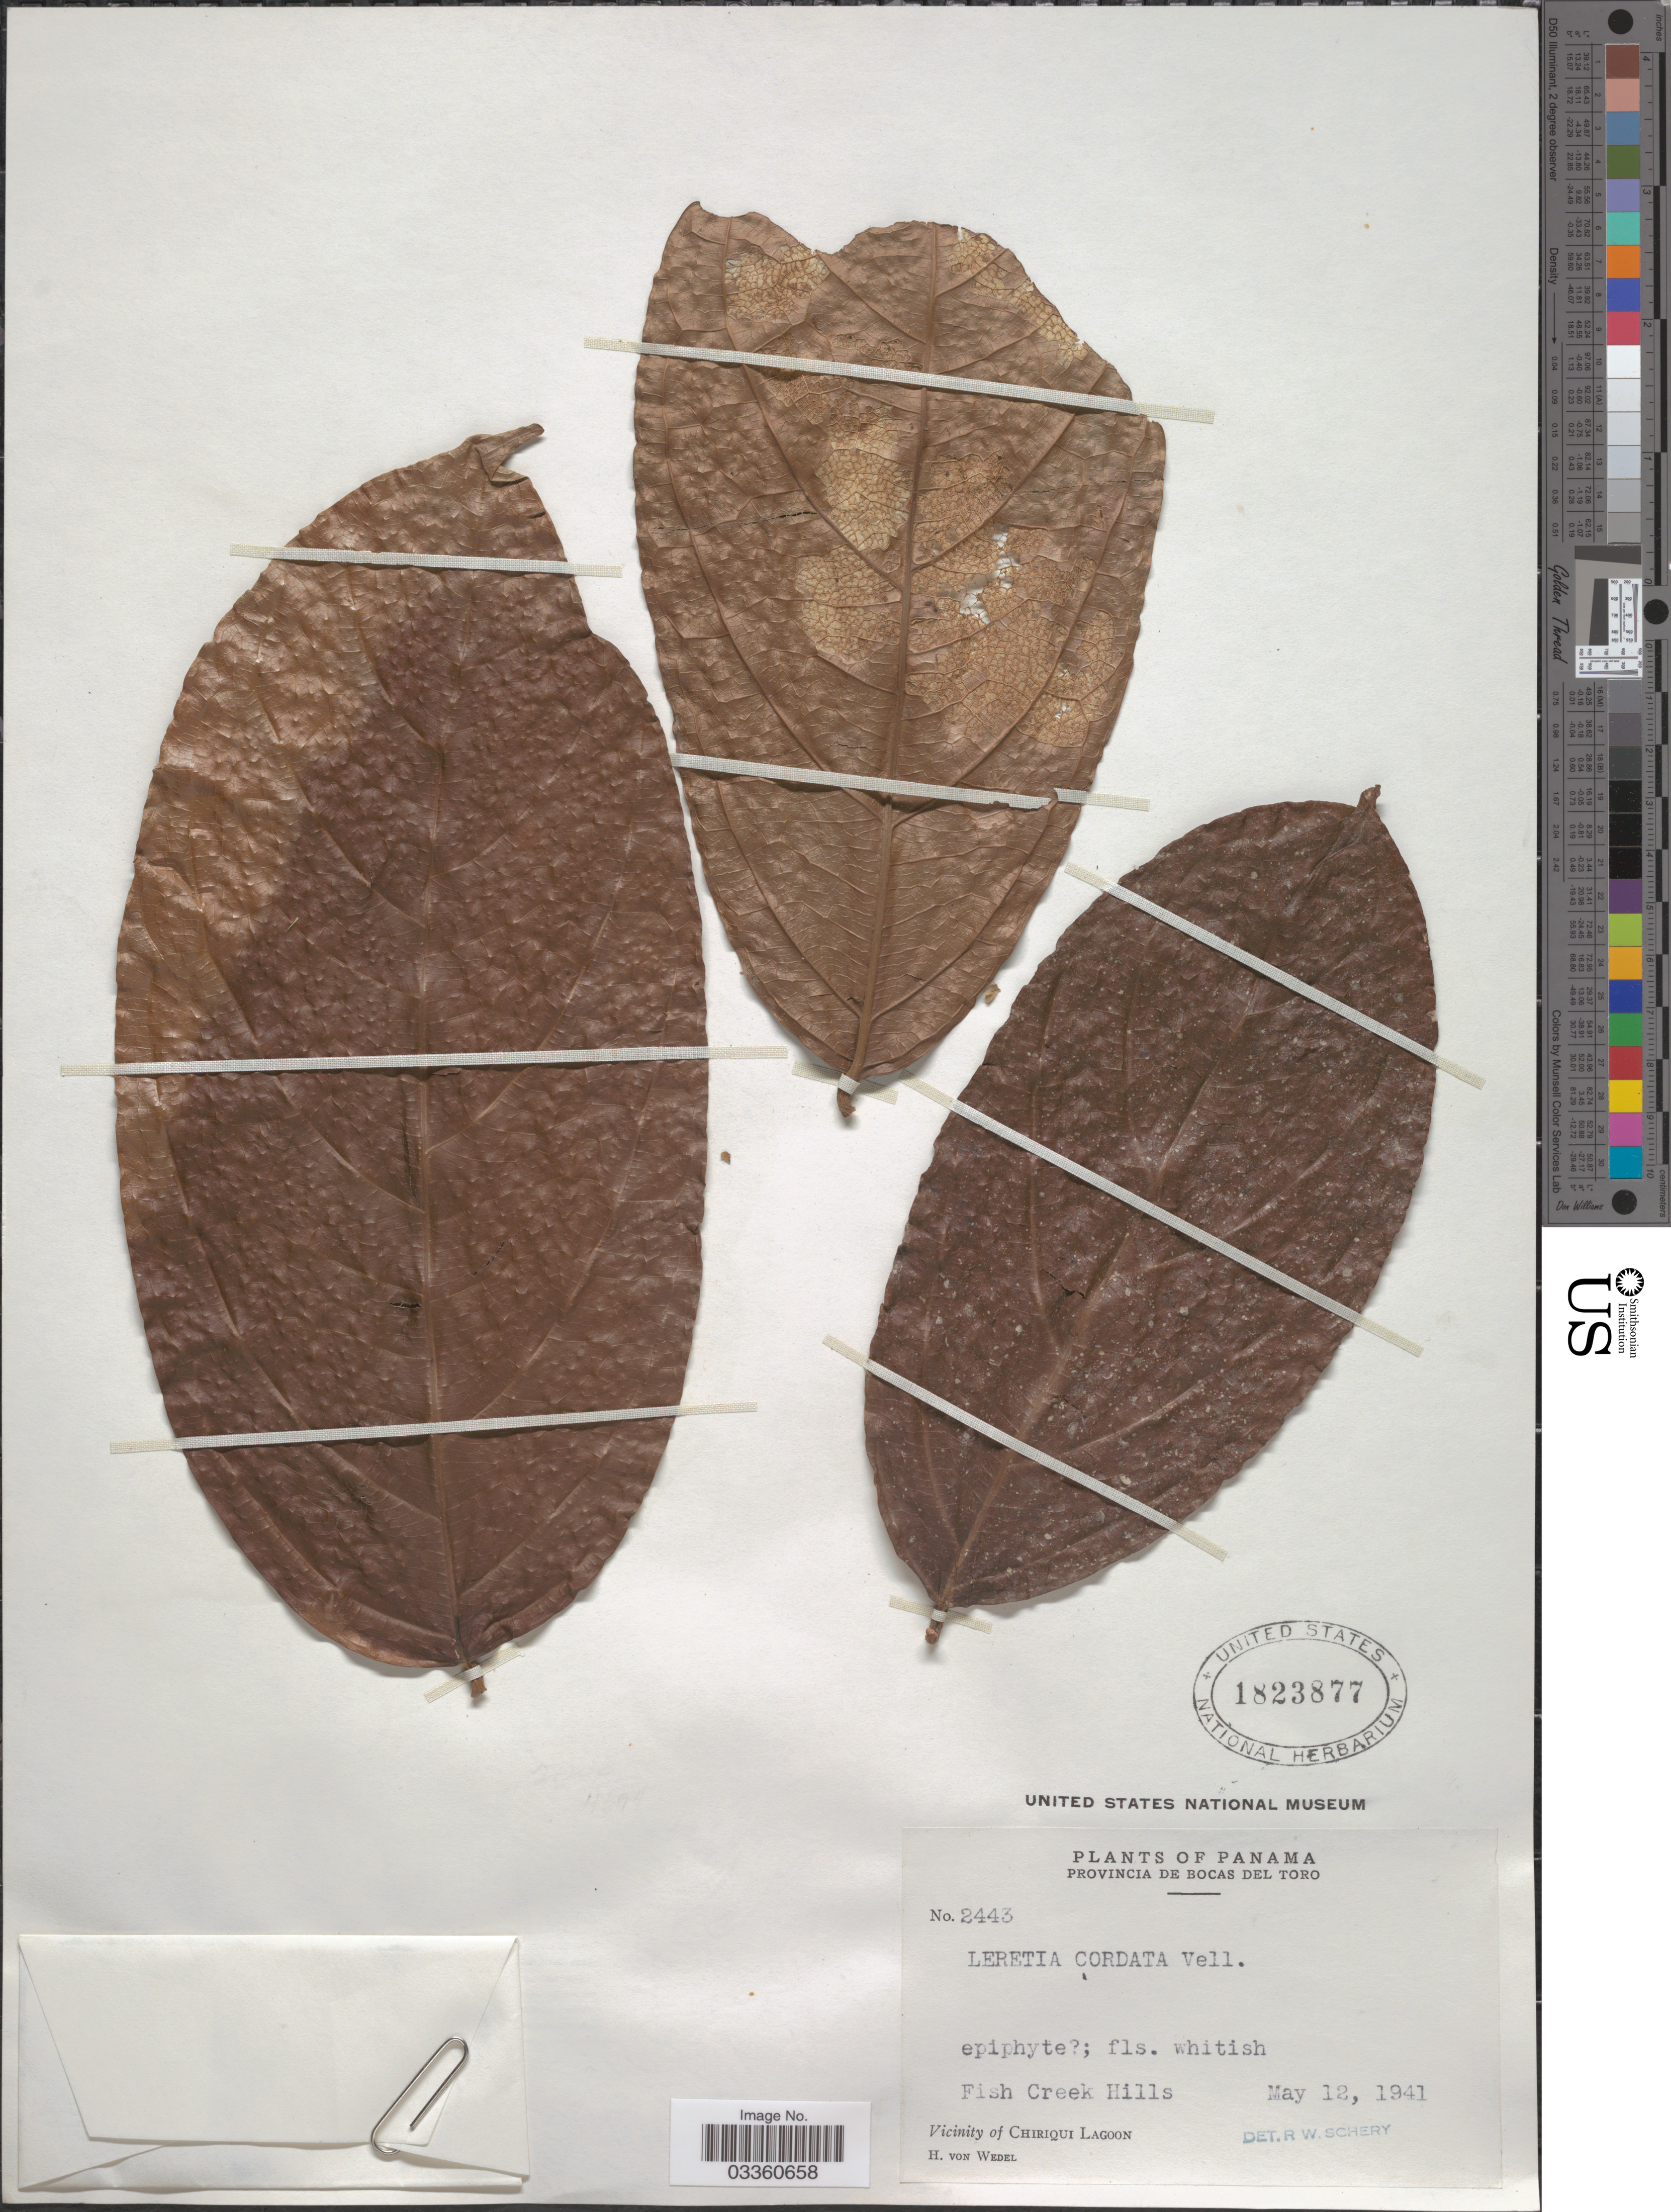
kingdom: Plantae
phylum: Tracheophyta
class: Magnoliopsida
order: Icacinales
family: Icacinaceae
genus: Leretia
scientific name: Leretia cordata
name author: Vell.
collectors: H. von Wedel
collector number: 2443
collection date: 1941-05-12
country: Panama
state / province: Bocas del Toro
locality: Fish Creek Hills, Vicinity of Chiriqui Lagoon.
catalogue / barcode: US 1823877